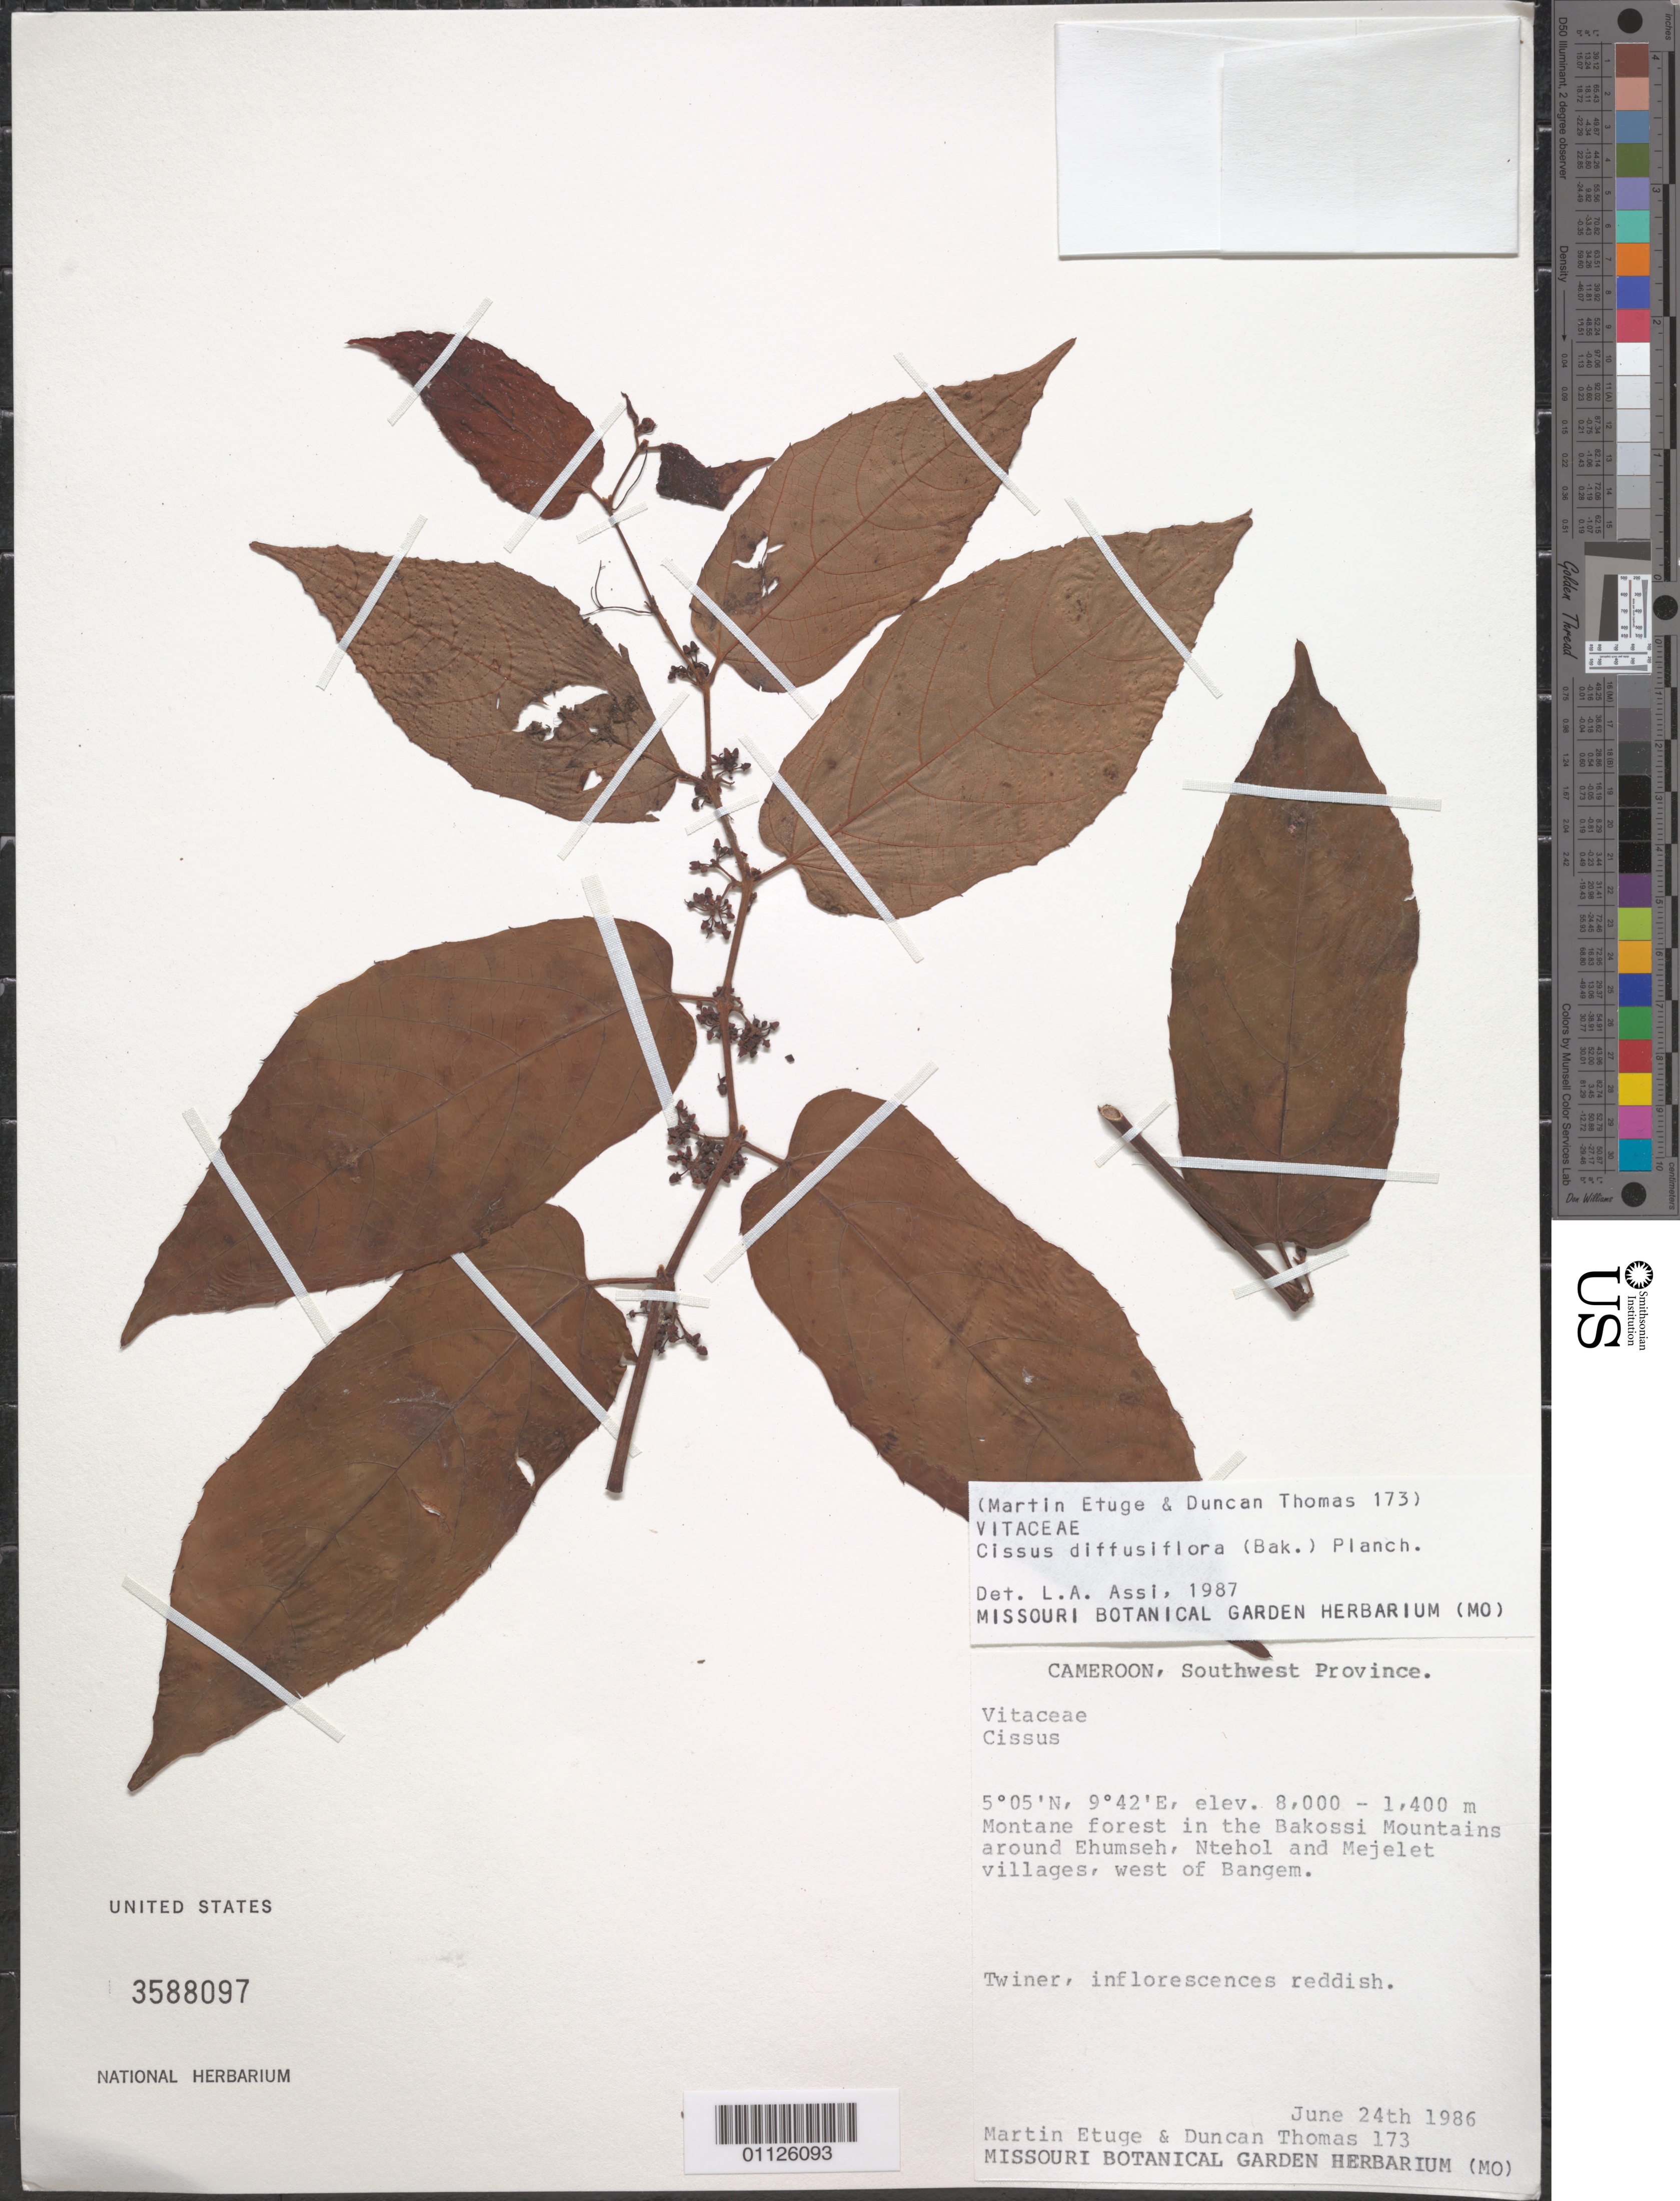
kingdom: Plantae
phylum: Tracheophyta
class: Magnoliopsida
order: Vitales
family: Vitaceae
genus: Cissus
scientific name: Cissus diffusiflora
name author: (Baker) Planch.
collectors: M. Etuge & D. W. Thomas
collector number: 173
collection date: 1986-06-24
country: Cameroon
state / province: Sud-Ouest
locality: Bakossi Mts around Ehumseh, Ntehol and Mejelet villages, W of Bangem.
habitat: Montane forest. Twiner.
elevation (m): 1400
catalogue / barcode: US 3588097